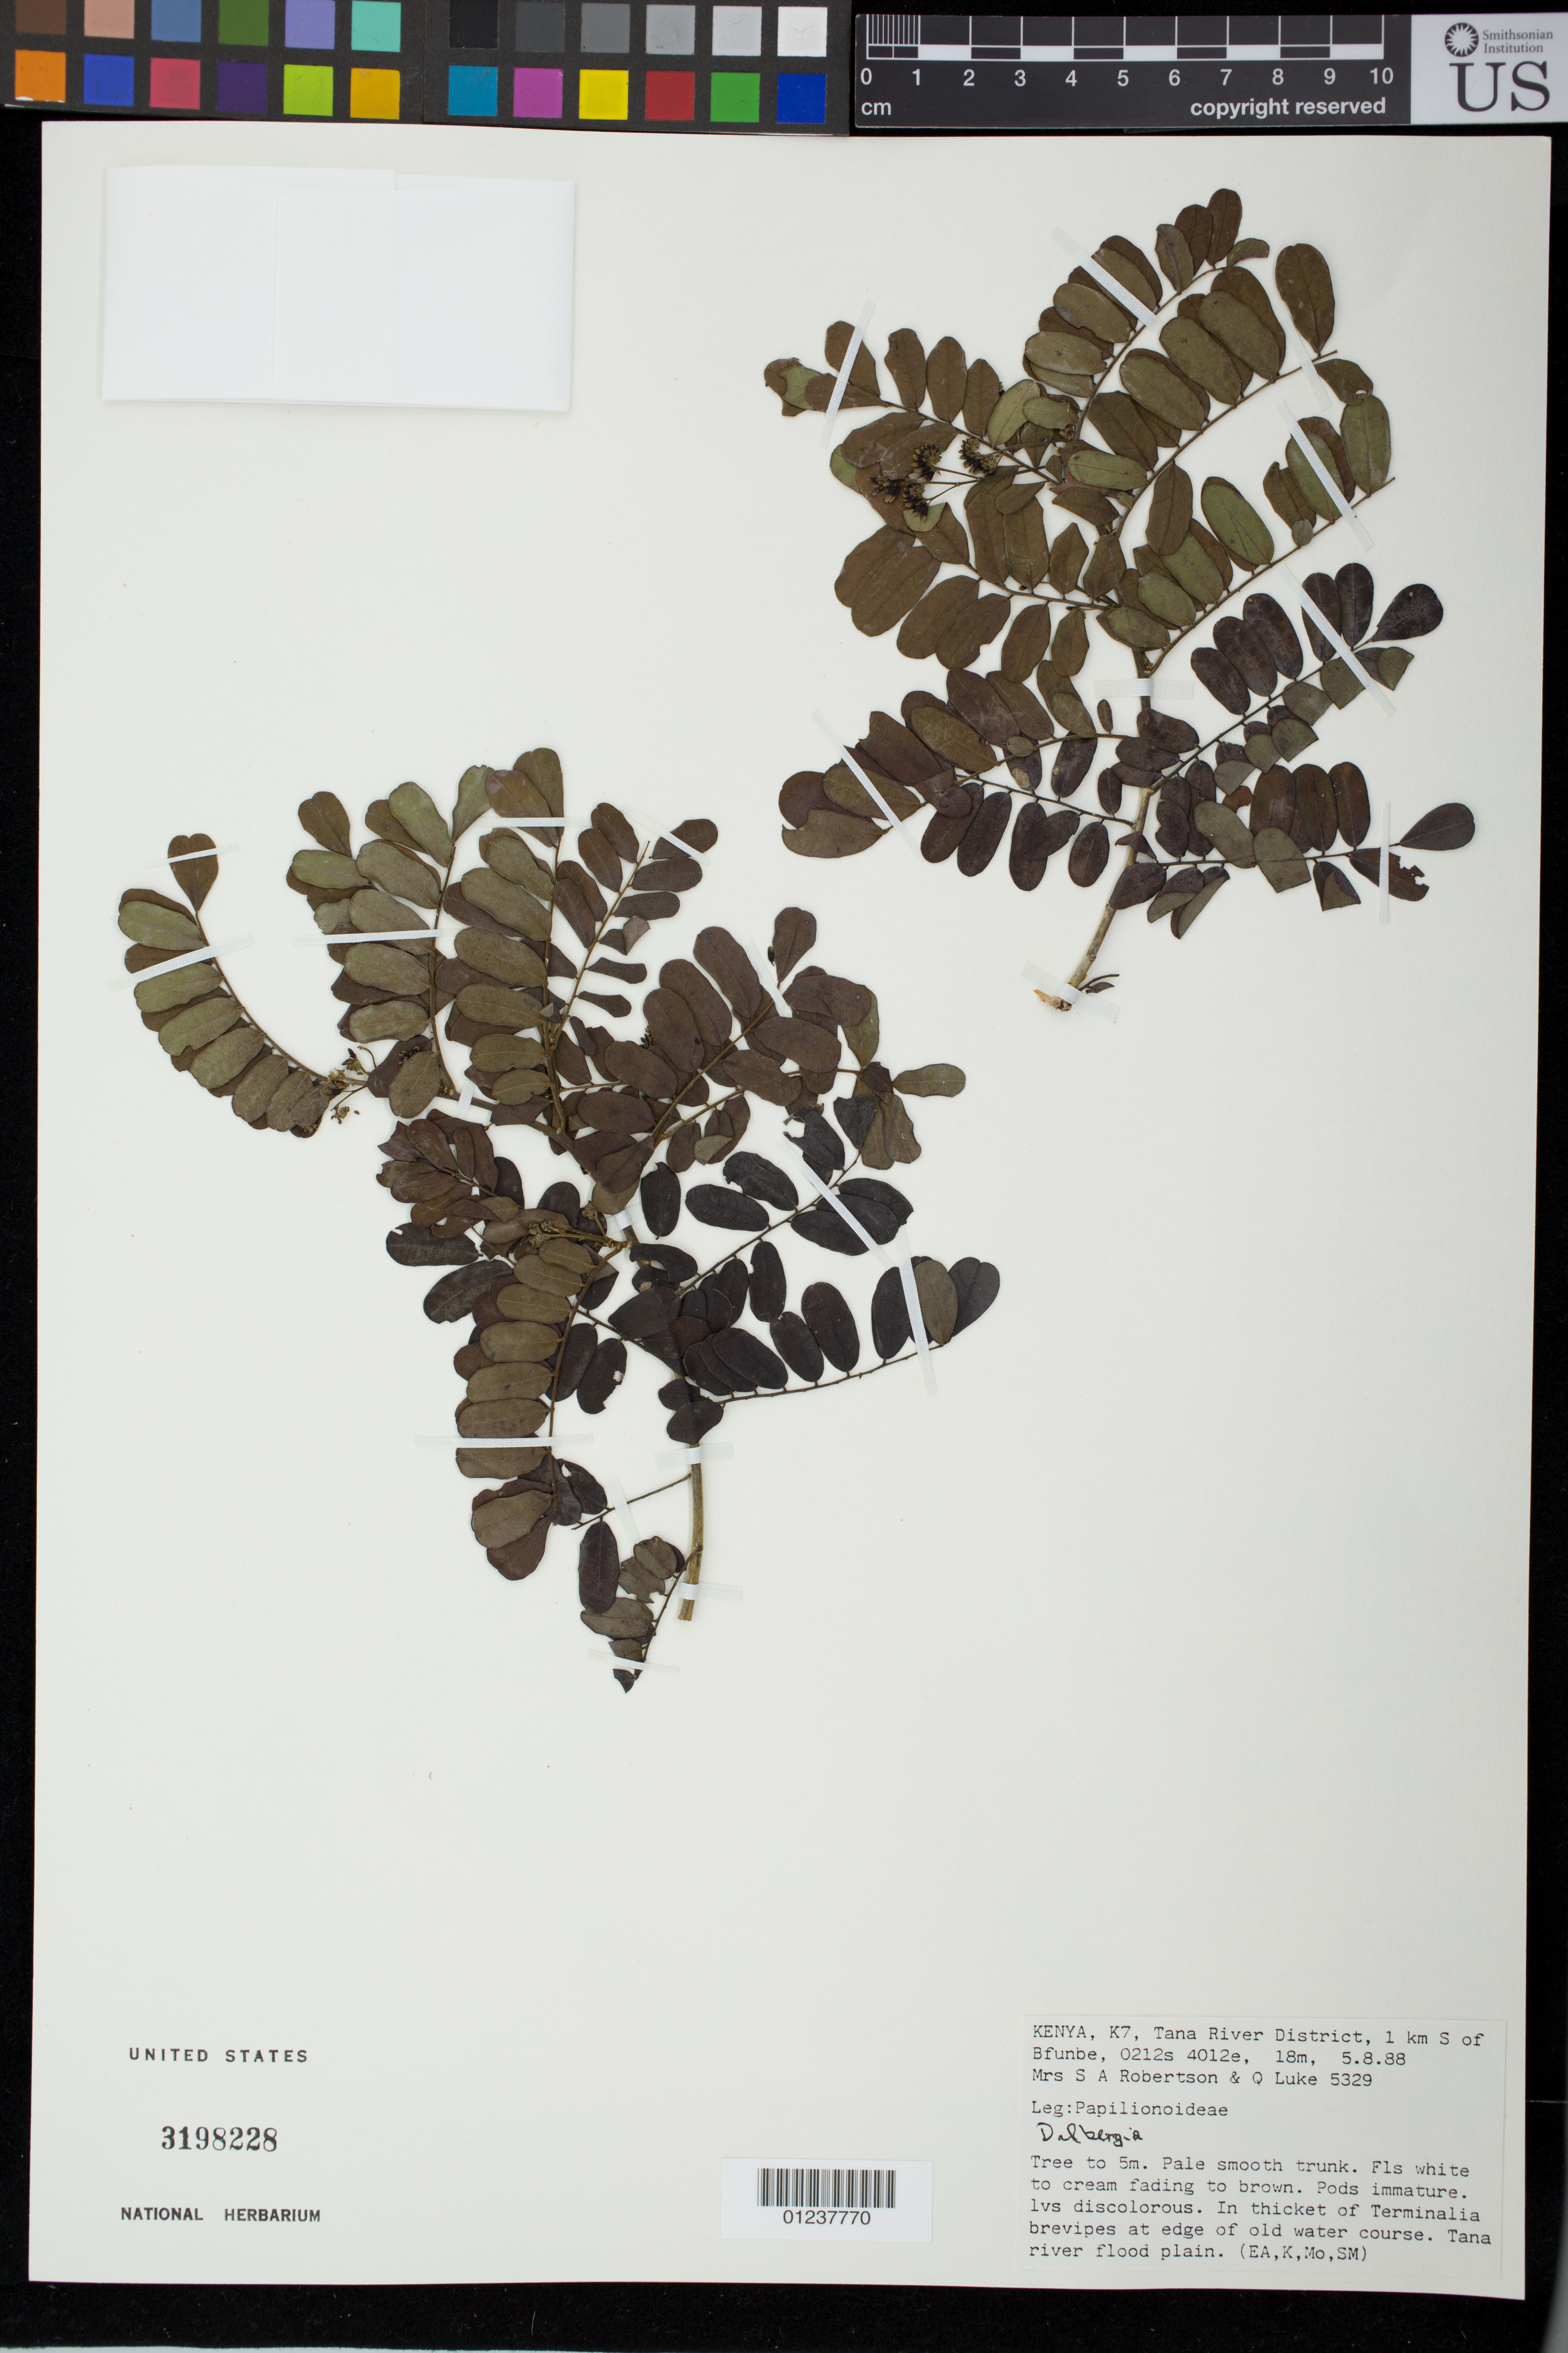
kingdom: Plantae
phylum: Tracheophyta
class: Magnoliopsida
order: Fabales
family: Fabaceae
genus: Dalbergia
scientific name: Dalbergia sp.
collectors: Mrs. S. A. Robertson & Q. Luke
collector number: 5329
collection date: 1988-08-05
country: Kenya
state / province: Tana River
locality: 1 kilometer S of Bfunbe.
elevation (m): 18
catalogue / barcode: US 3198228